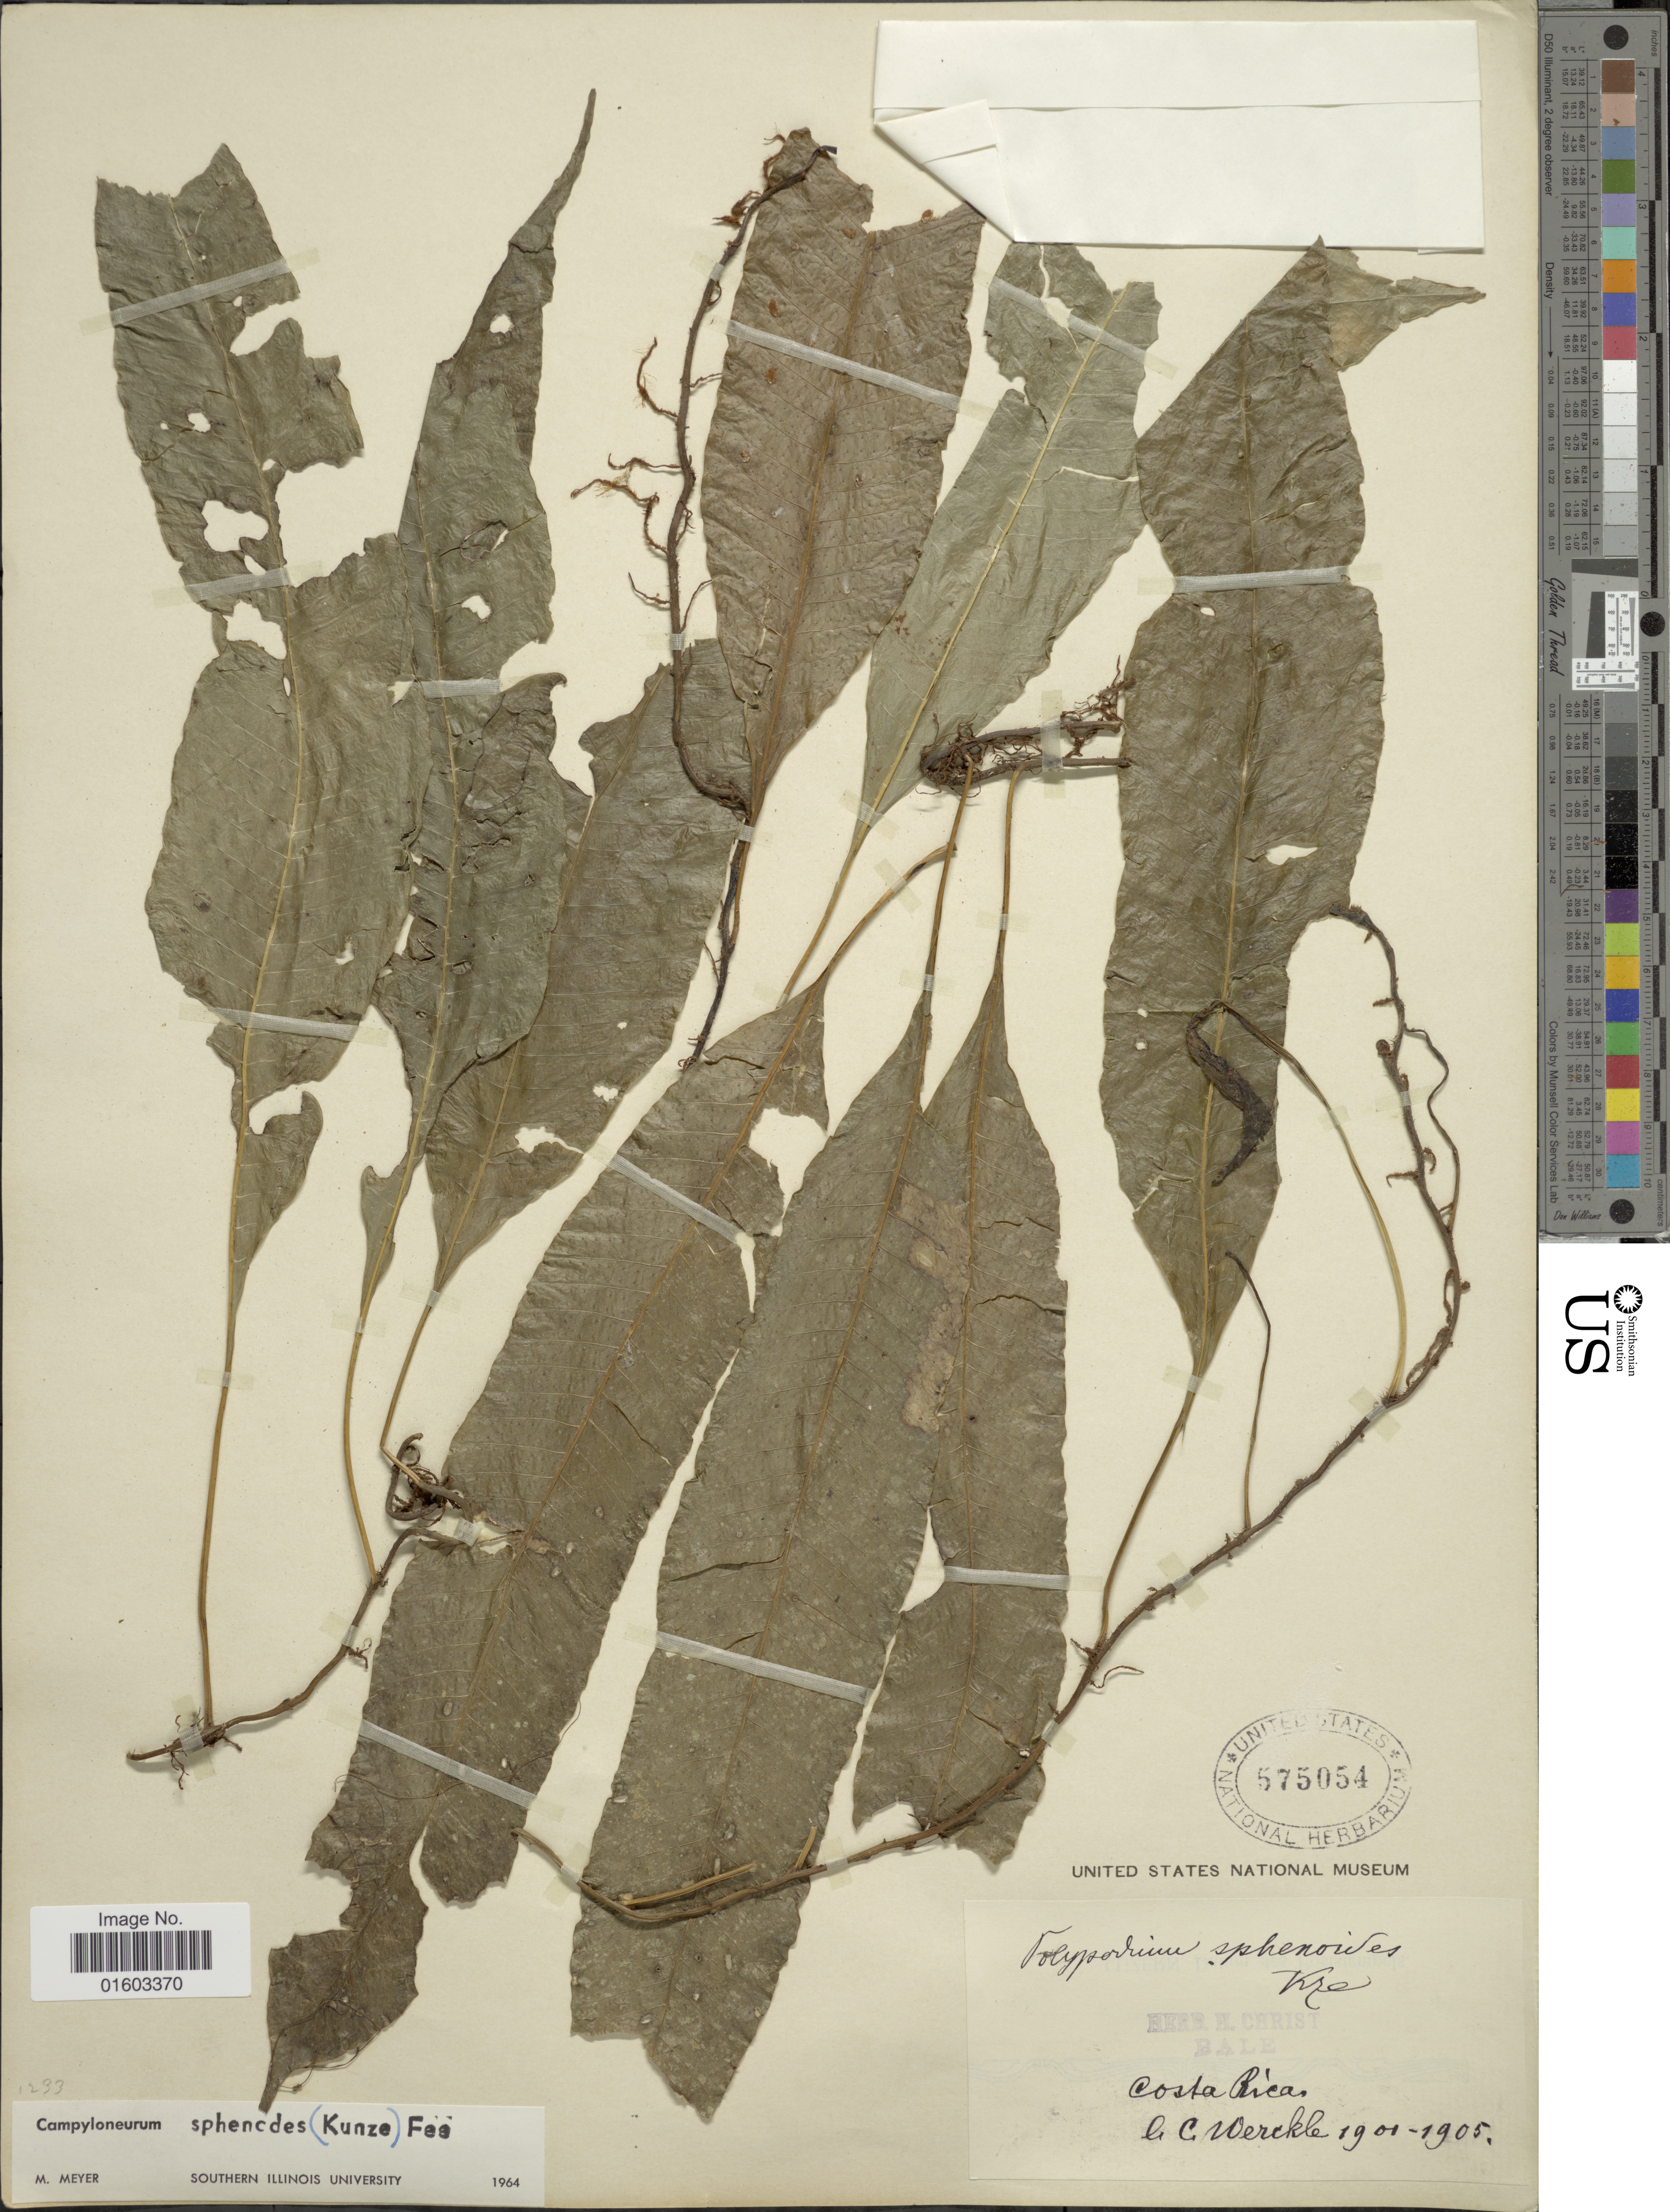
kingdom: Plantae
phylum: Tracheophyta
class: Polypodiopsida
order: Polypodiales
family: Polypodiaceae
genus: Campyloneurum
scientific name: Campyloneurum wercklei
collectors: C. C Wercklé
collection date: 1901/1905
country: Costa Rica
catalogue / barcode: US 575054